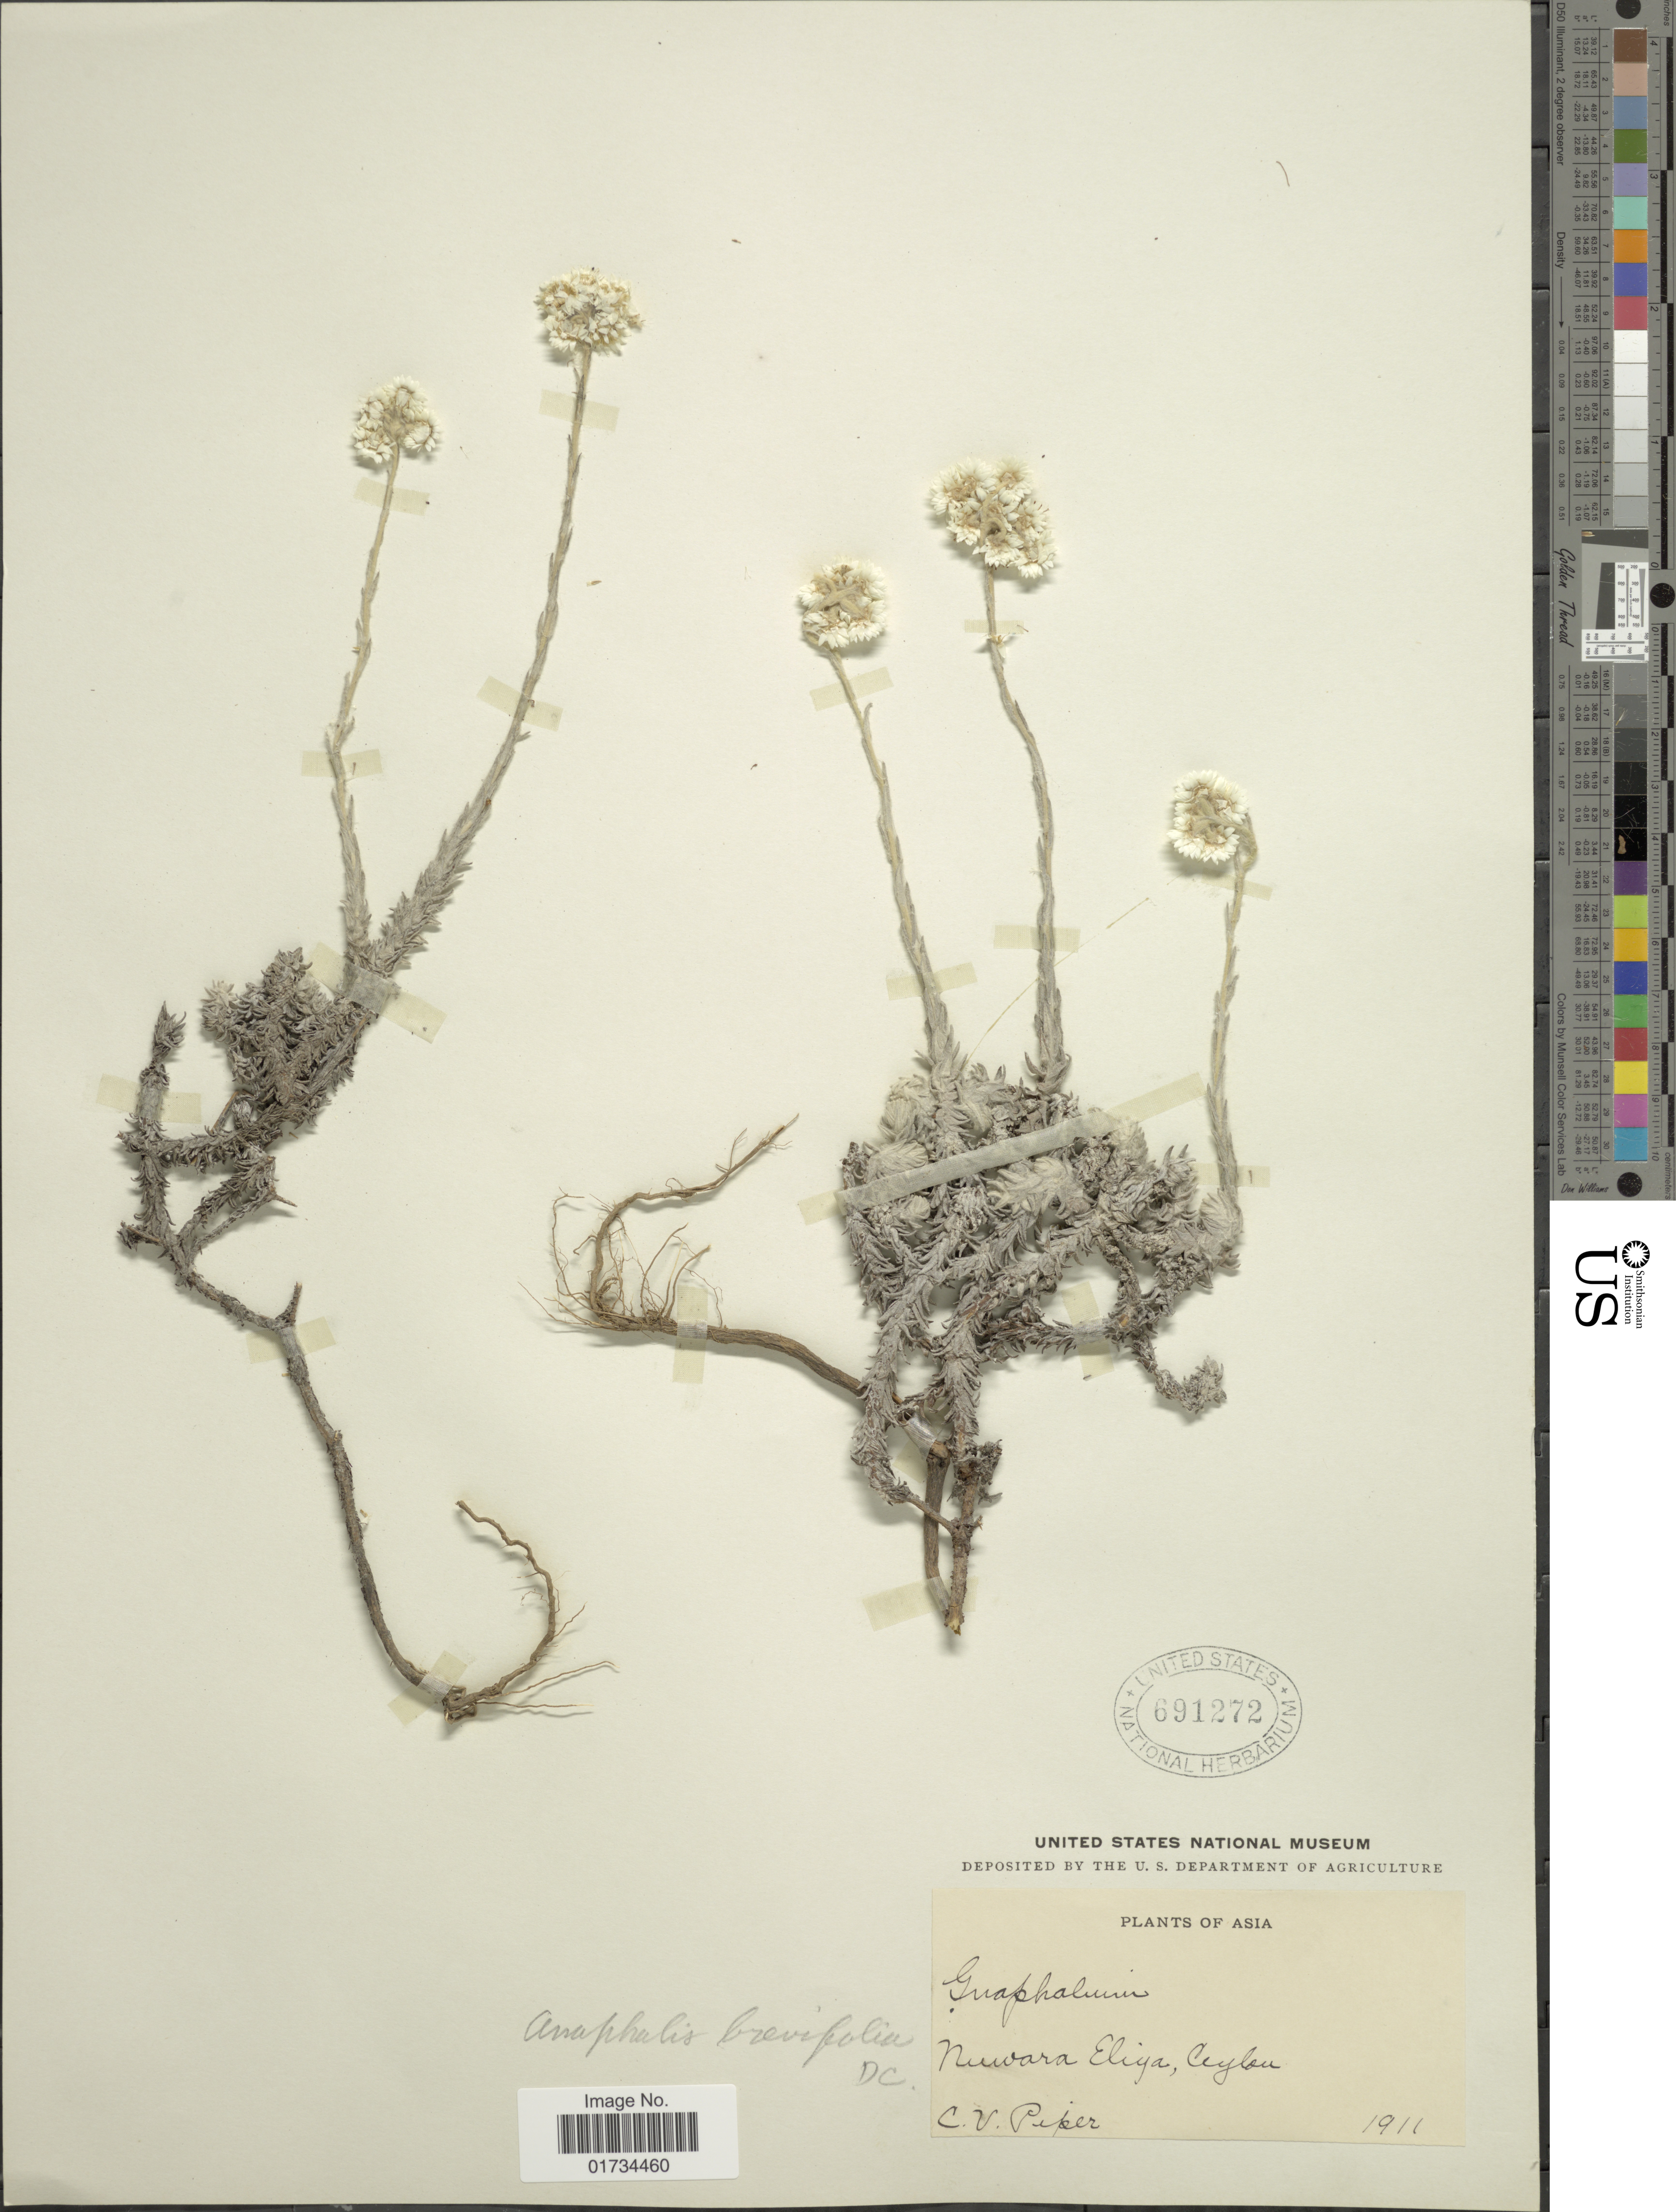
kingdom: Plantae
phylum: Tracheophyta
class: Magnoliopsida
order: Asterales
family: Asteraceae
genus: Anaphalis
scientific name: Anaphalis brevifolia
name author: DC.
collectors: C. V. Piper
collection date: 1911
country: Sri Lanka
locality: Nuwara Eliya, Ceylon. Asia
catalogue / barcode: US 691272